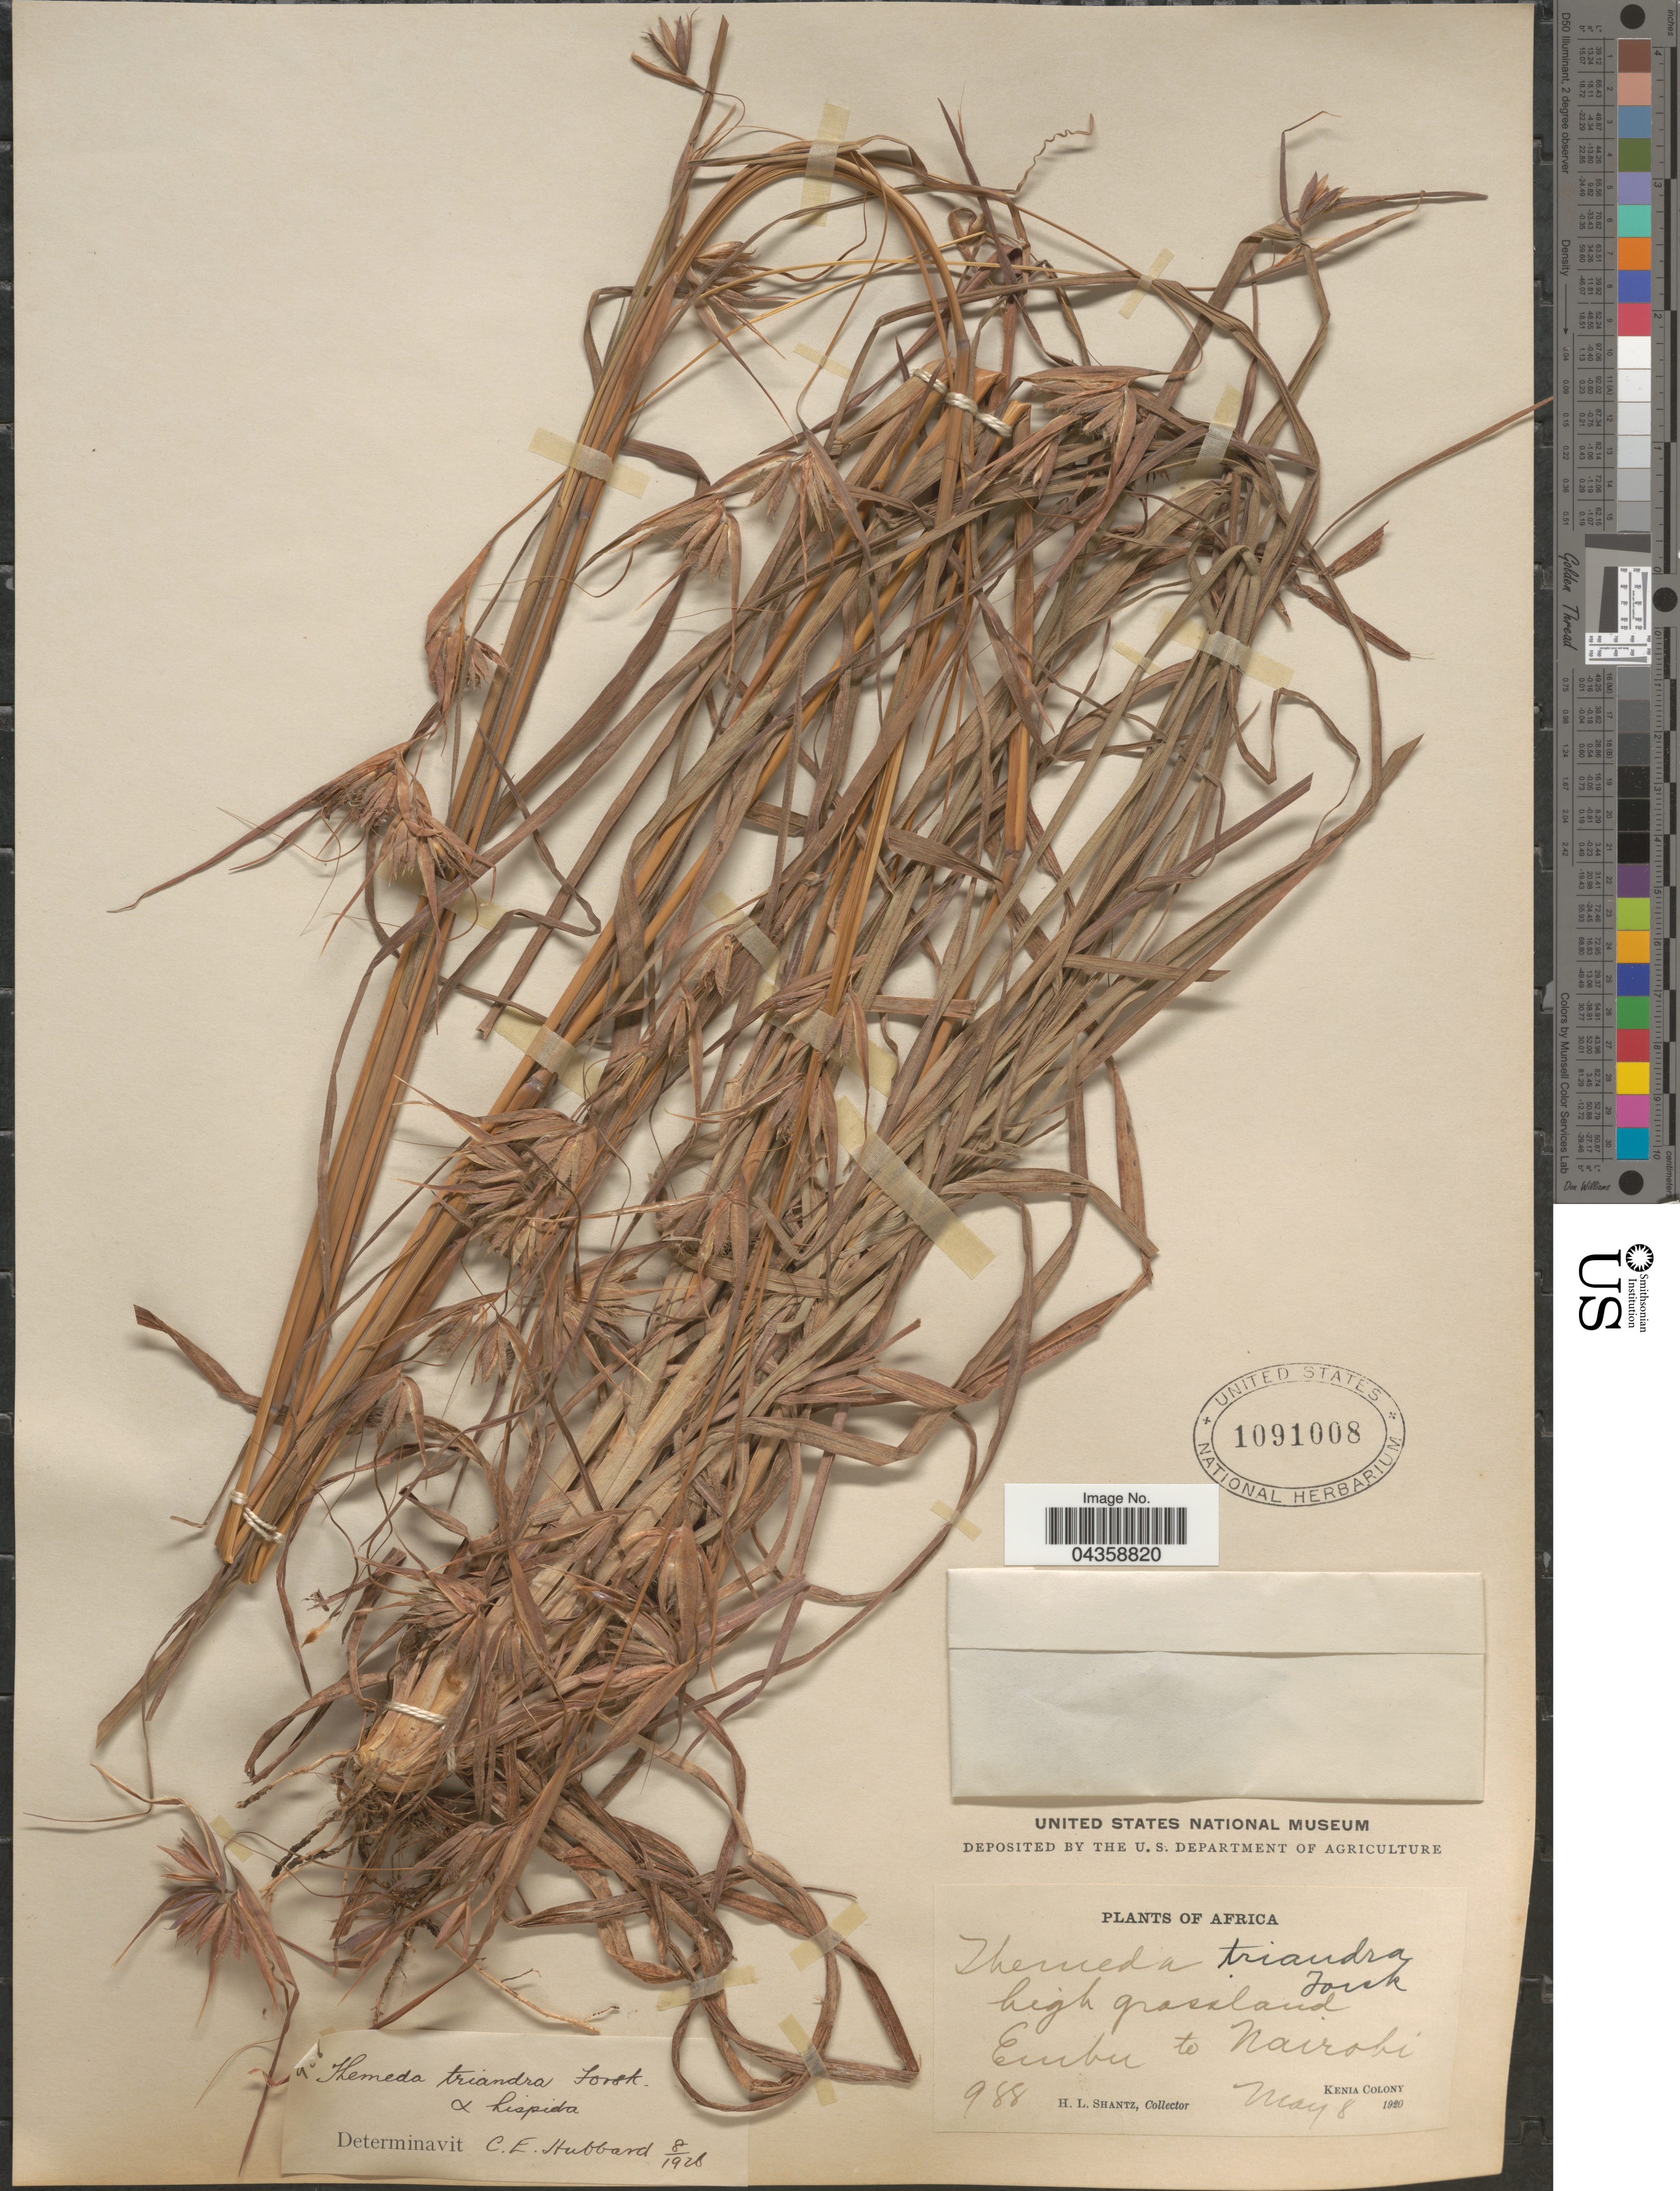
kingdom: Plantae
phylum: Tracheophyta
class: Liliopsida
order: Poales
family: Poaceae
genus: Themeda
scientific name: Themeda triandra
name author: Forssk.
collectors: H. Shantz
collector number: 988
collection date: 1920-05-08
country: Kenya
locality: Embu to Nairobi. Kenia Colony.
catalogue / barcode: US 1091008